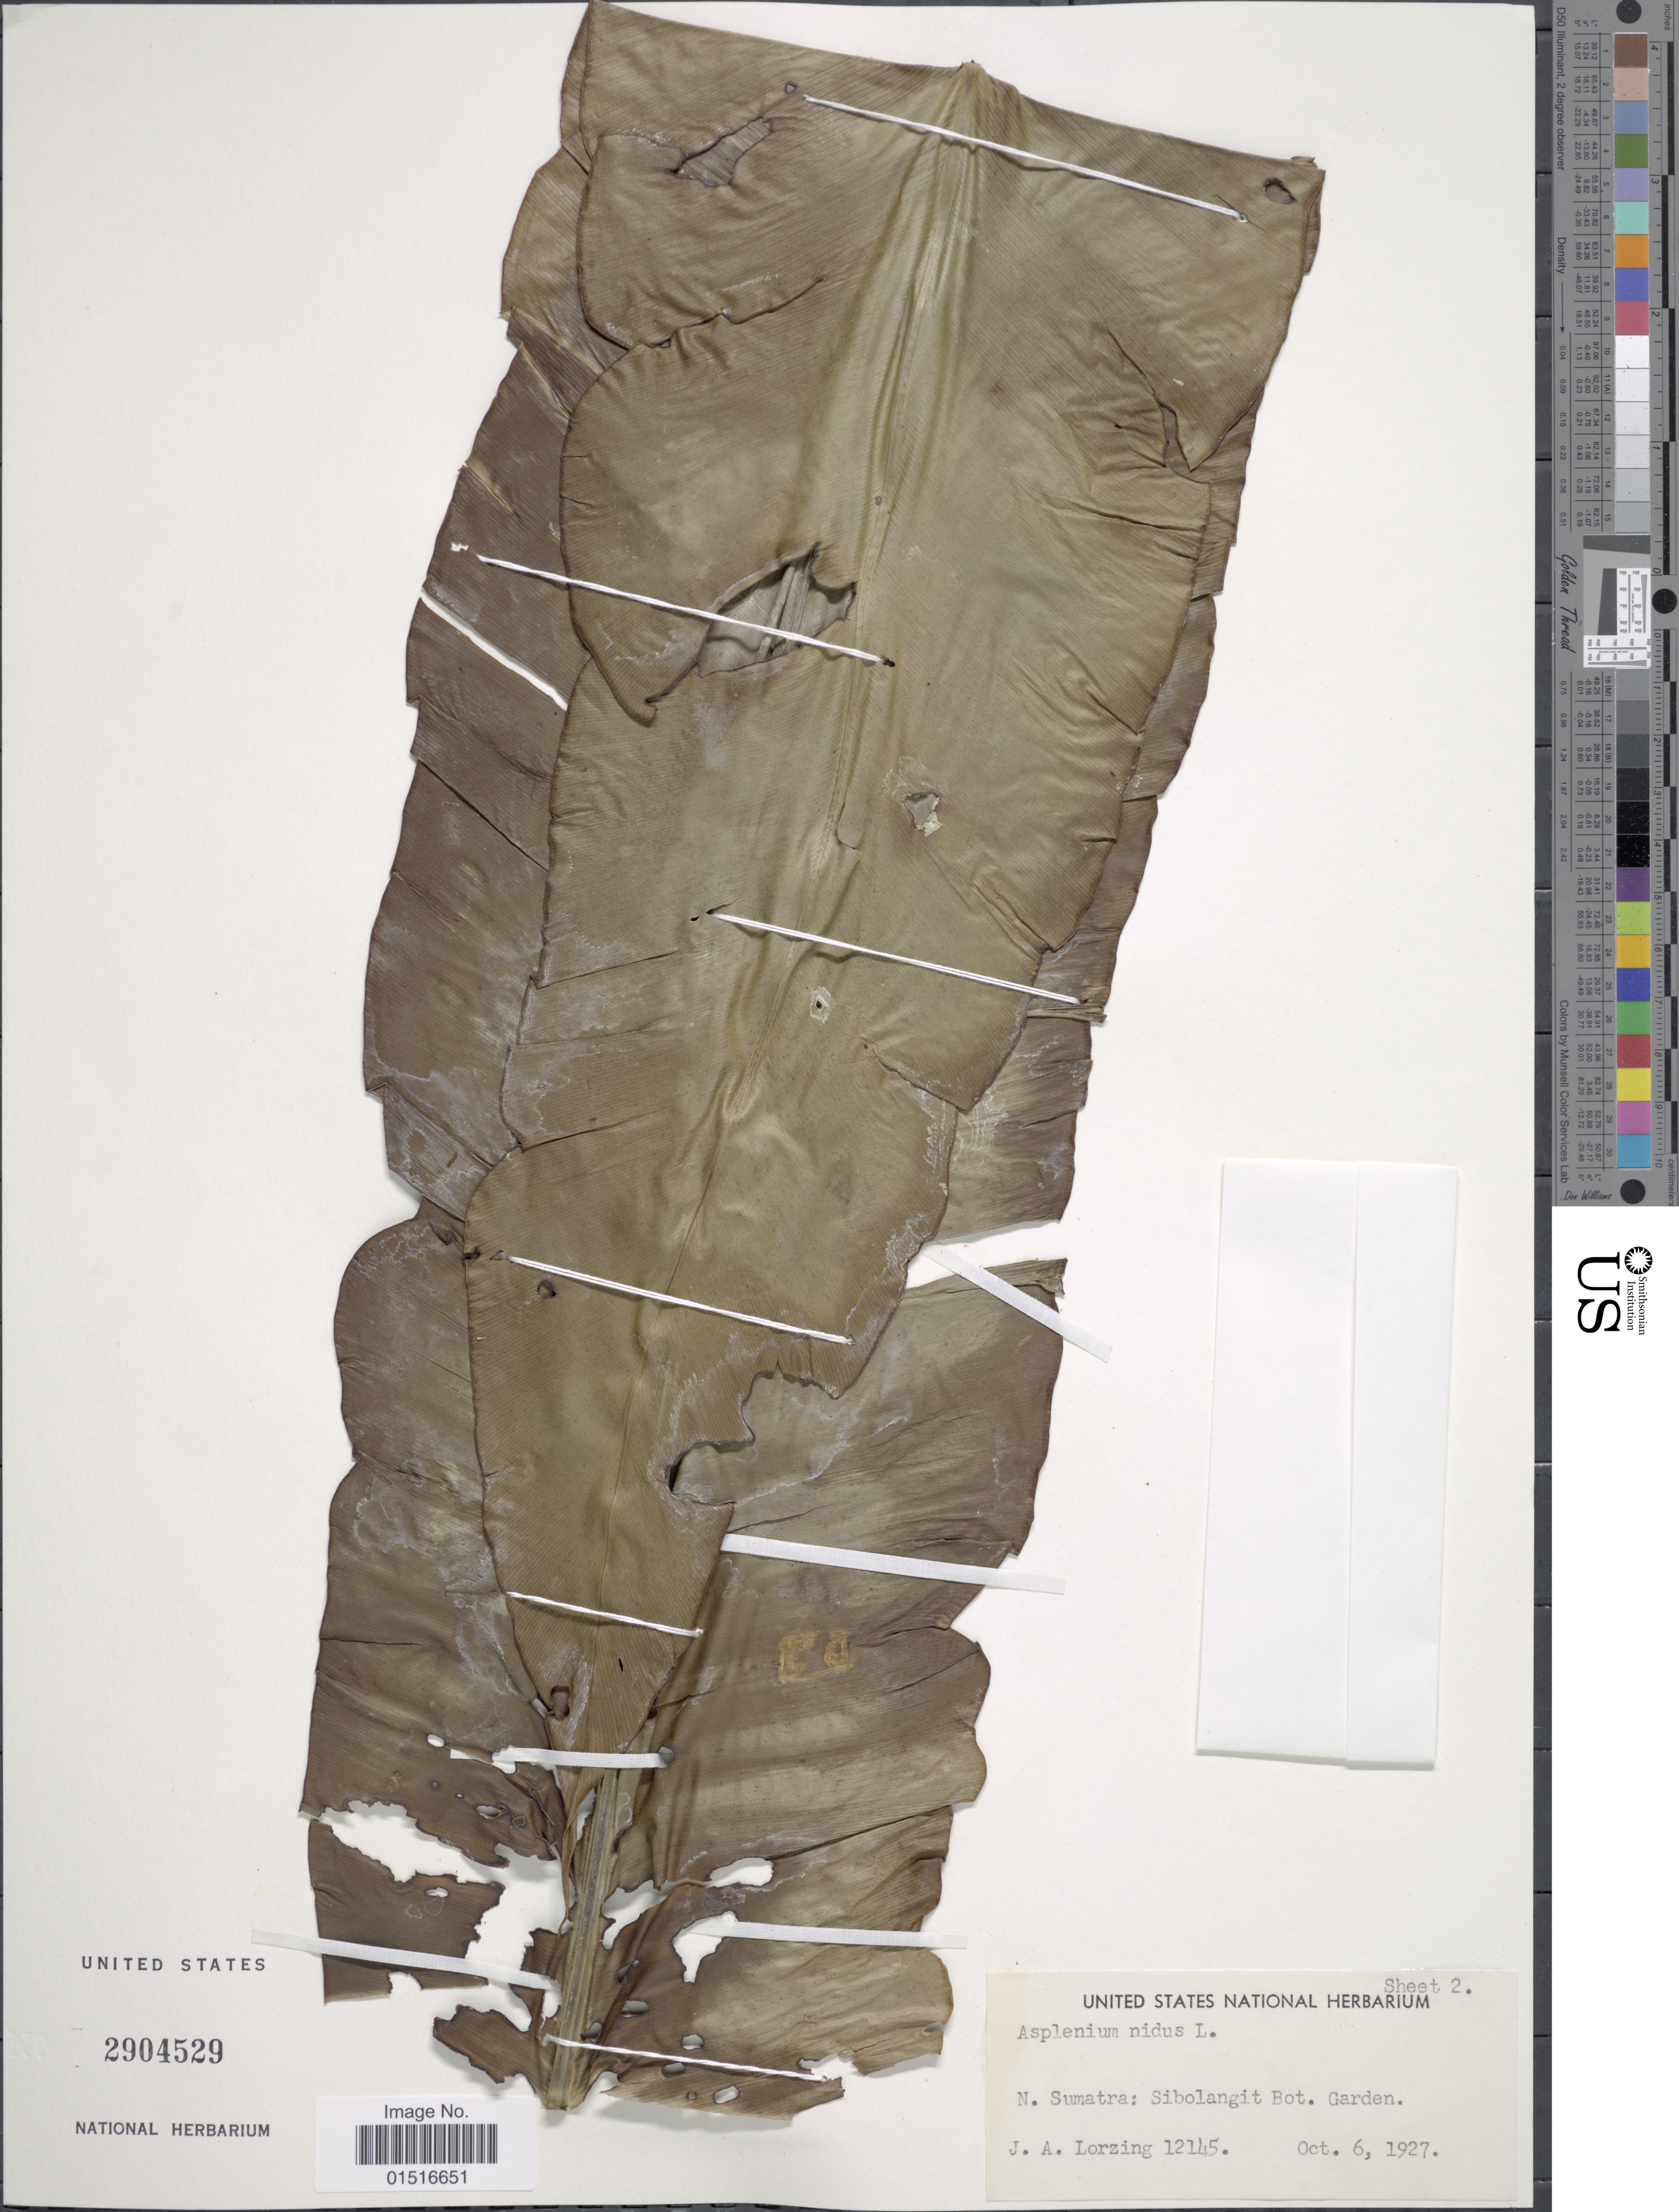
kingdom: Plantae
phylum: Tracheophyta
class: Polypodiopsida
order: Polypodiales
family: Aspleniaceae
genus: Asplenium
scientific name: Asplenium nidus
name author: L.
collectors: J. Lorzing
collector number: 12145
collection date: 1927-10-06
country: Indonesia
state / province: Sumatra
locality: N. Sumatra: Sibolangit Bot. Garden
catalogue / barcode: US 2904529